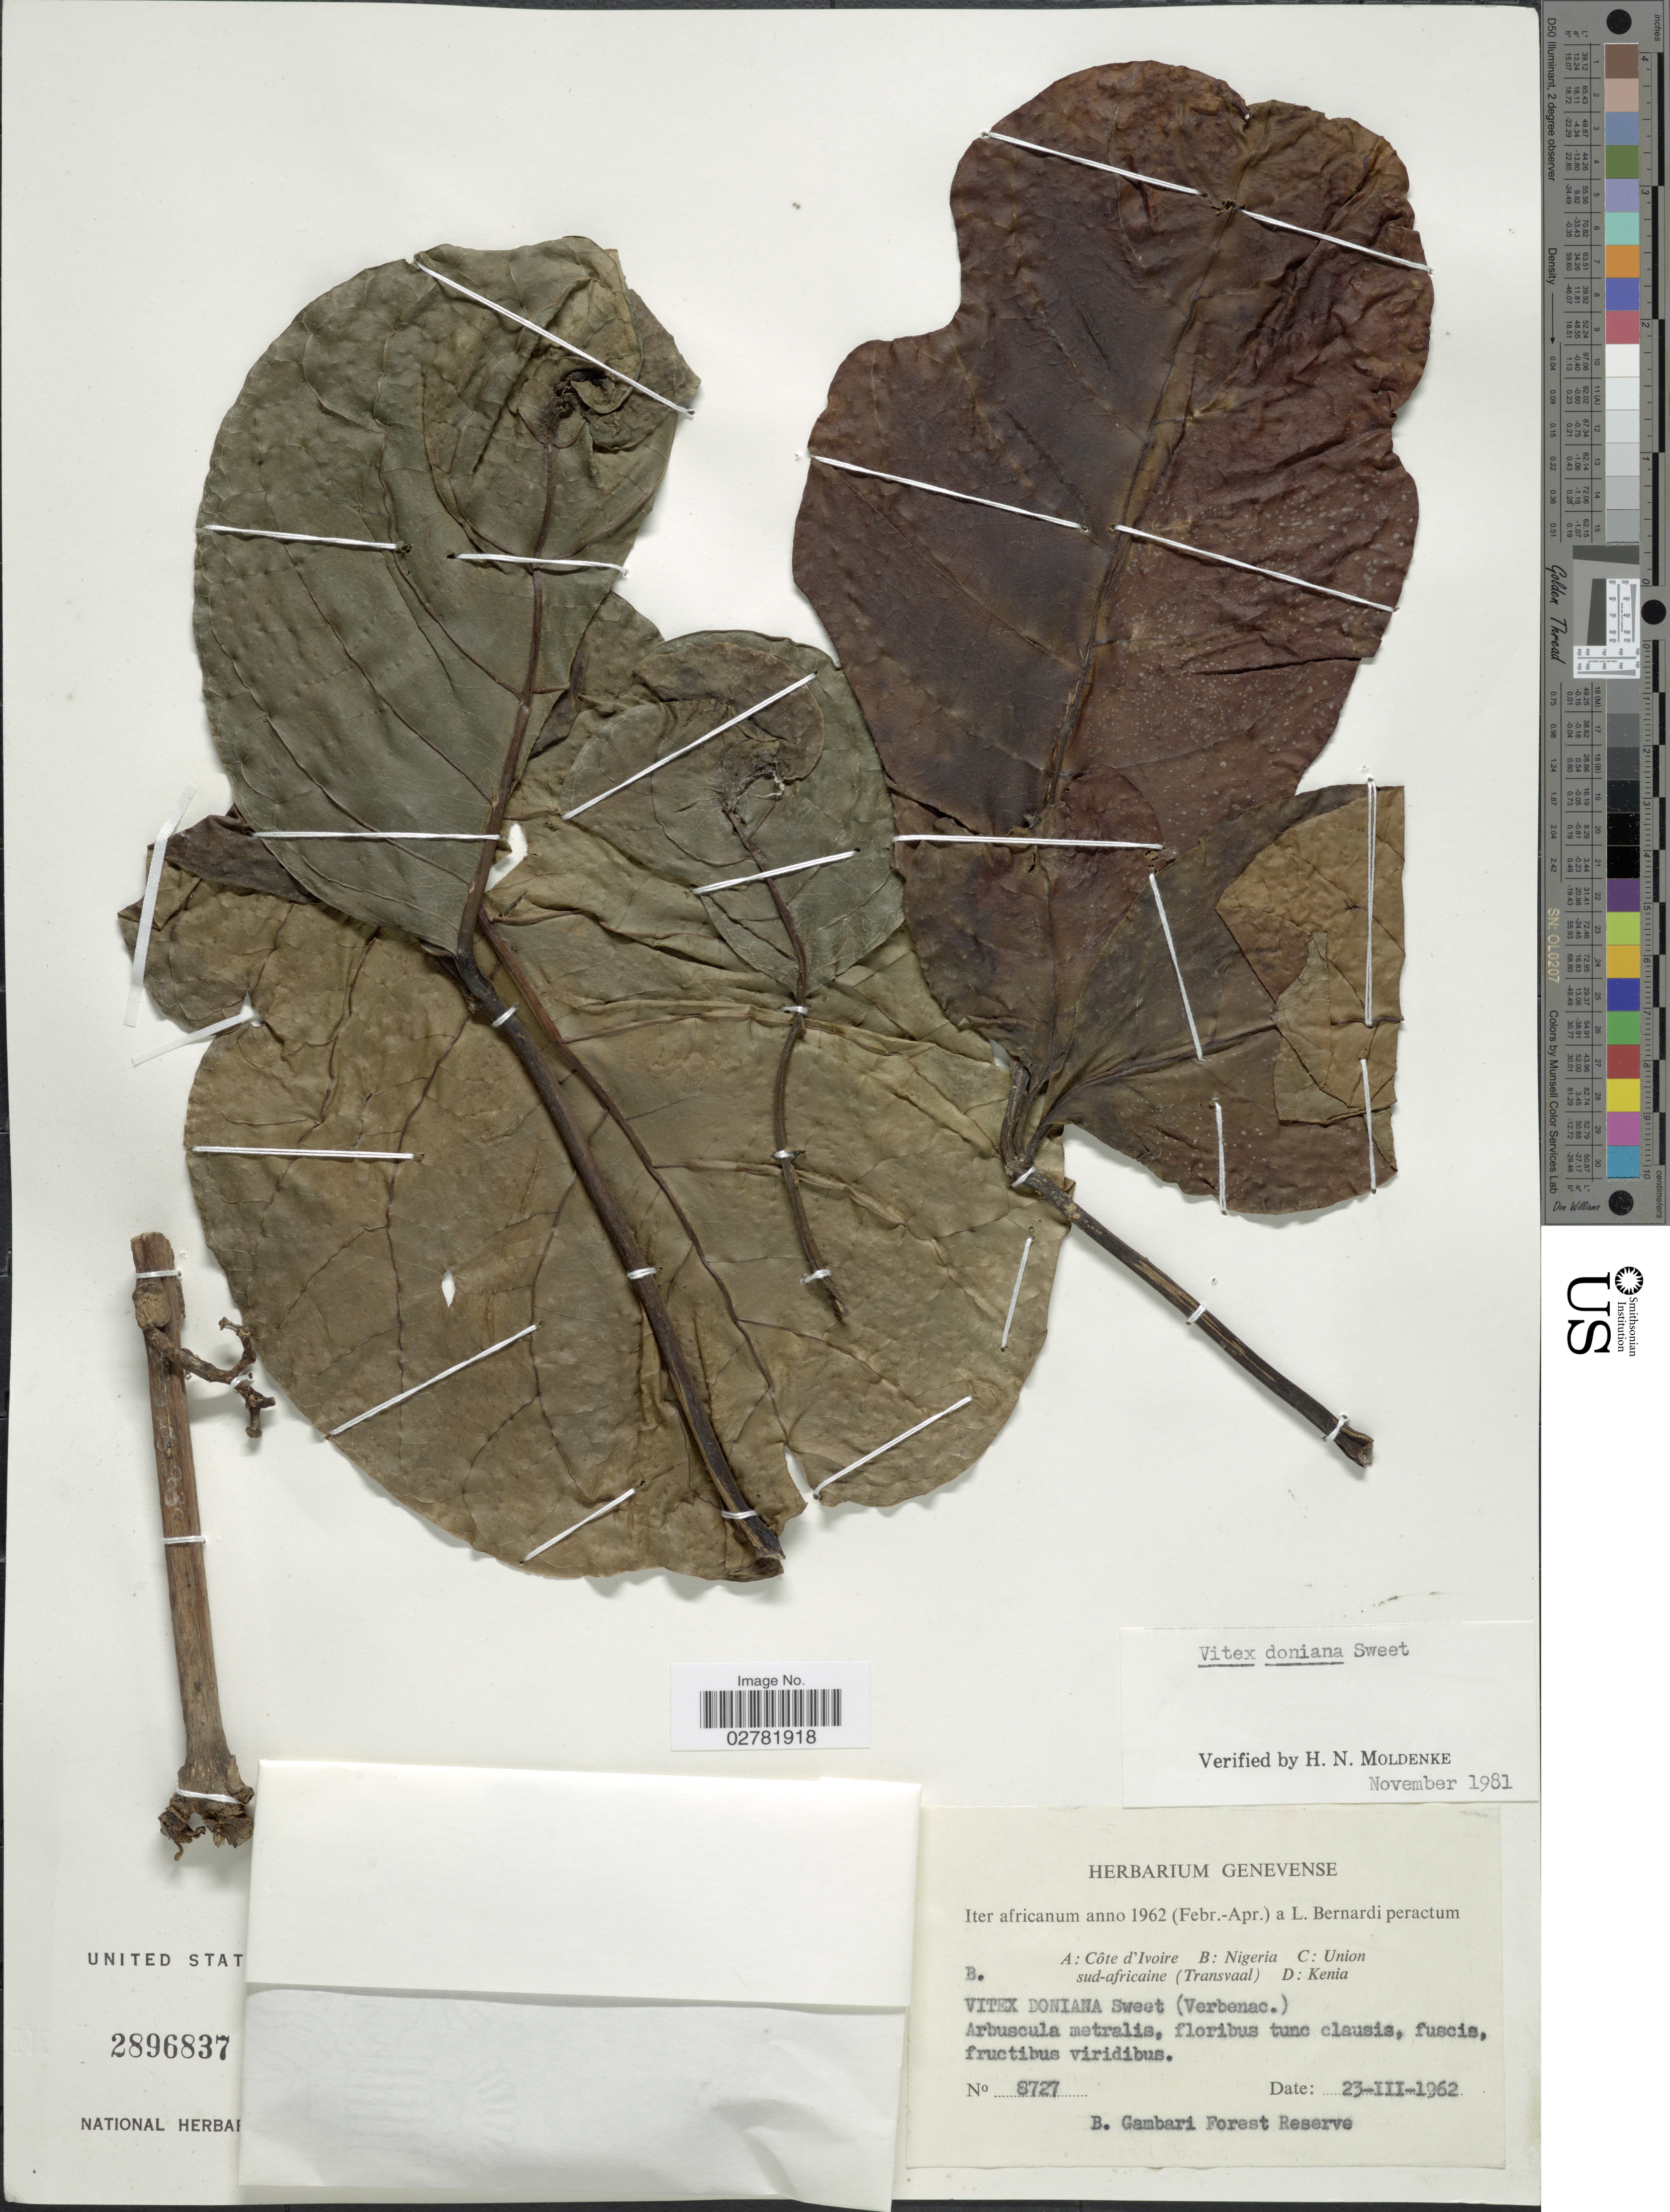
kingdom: Plantae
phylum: Tracheophyta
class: Magnoliopsida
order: Lamiales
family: Lamiaceae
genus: Vitex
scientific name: Vitex doniana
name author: Sweet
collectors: L. Bernardi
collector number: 8727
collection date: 1962-03-23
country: Nigeria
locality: Gambari Forest Reserve.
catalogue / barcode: US 2896837